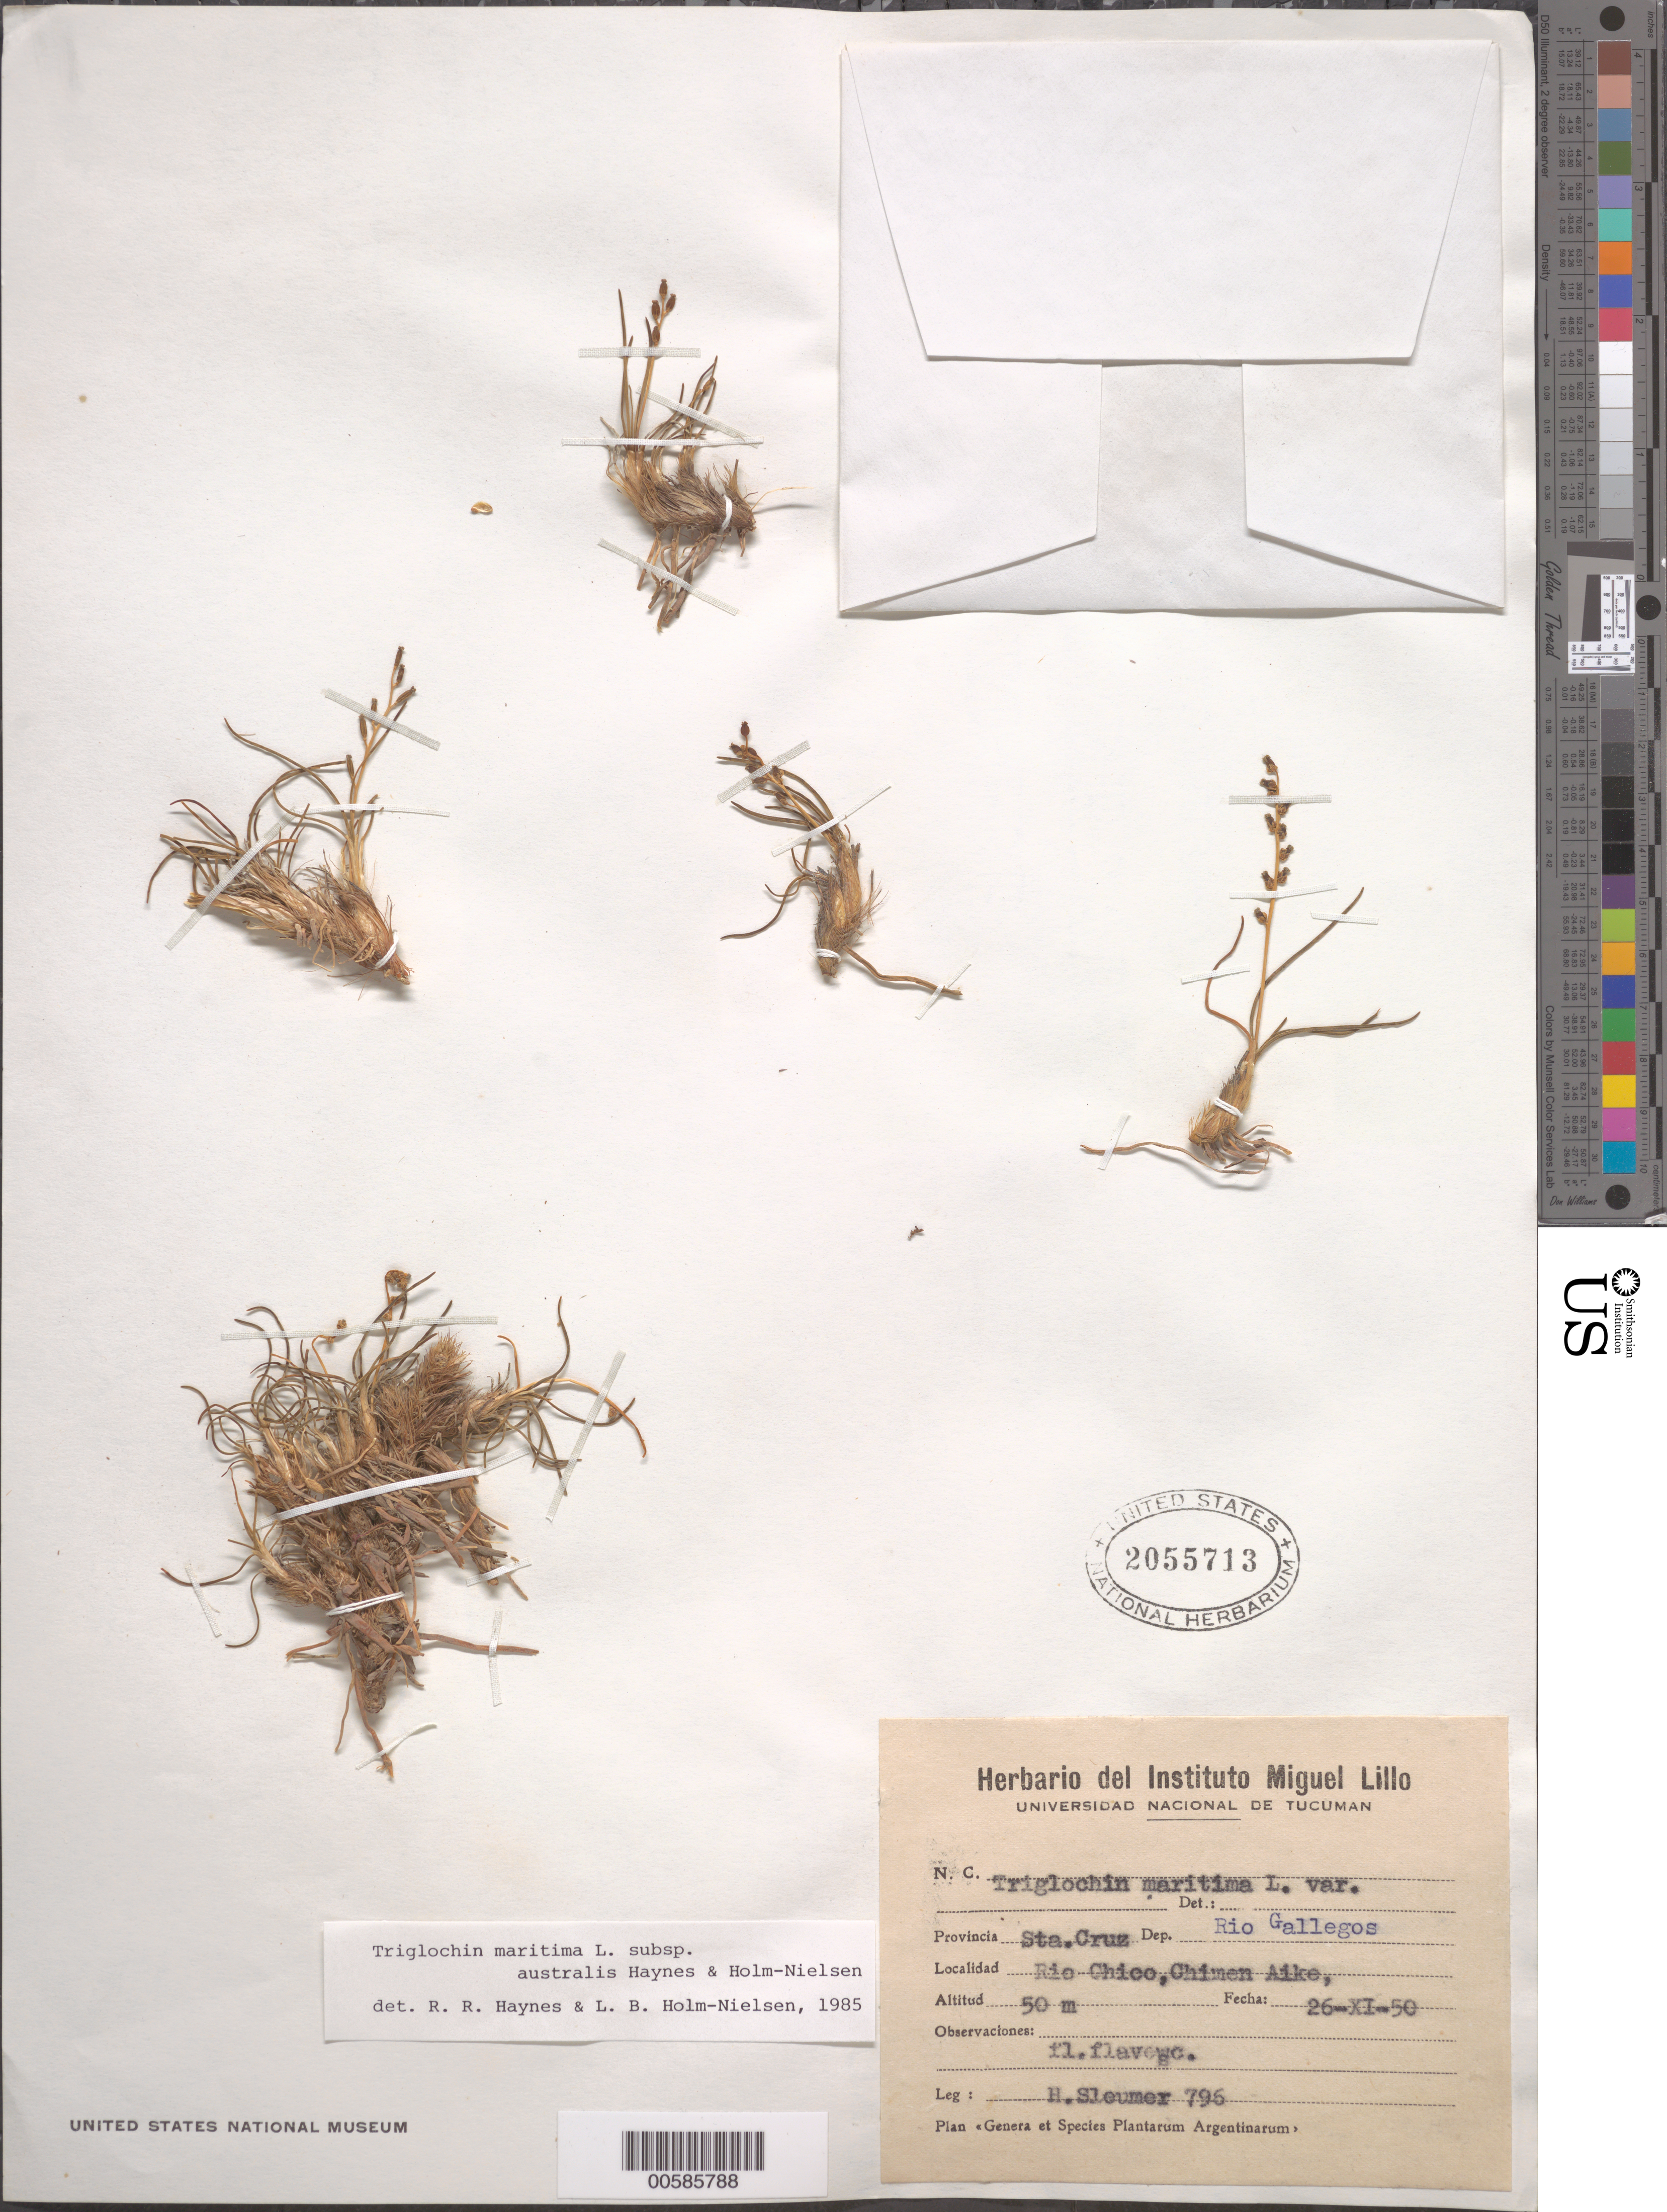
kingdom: Plantae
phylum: Tracheophyta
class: Liliopsida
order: Alismatales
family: Juncaginaceae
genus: Triglochin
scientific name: Triglochin maritima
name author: L.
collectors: H. O. Sleumer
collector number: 796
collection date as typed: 26 Nov 1950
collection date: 1950-11-26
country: Argentina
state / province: Santa Cruz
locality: Rio Gallegos, Rio Chico, Chimen Aike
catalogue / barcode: US 2055713